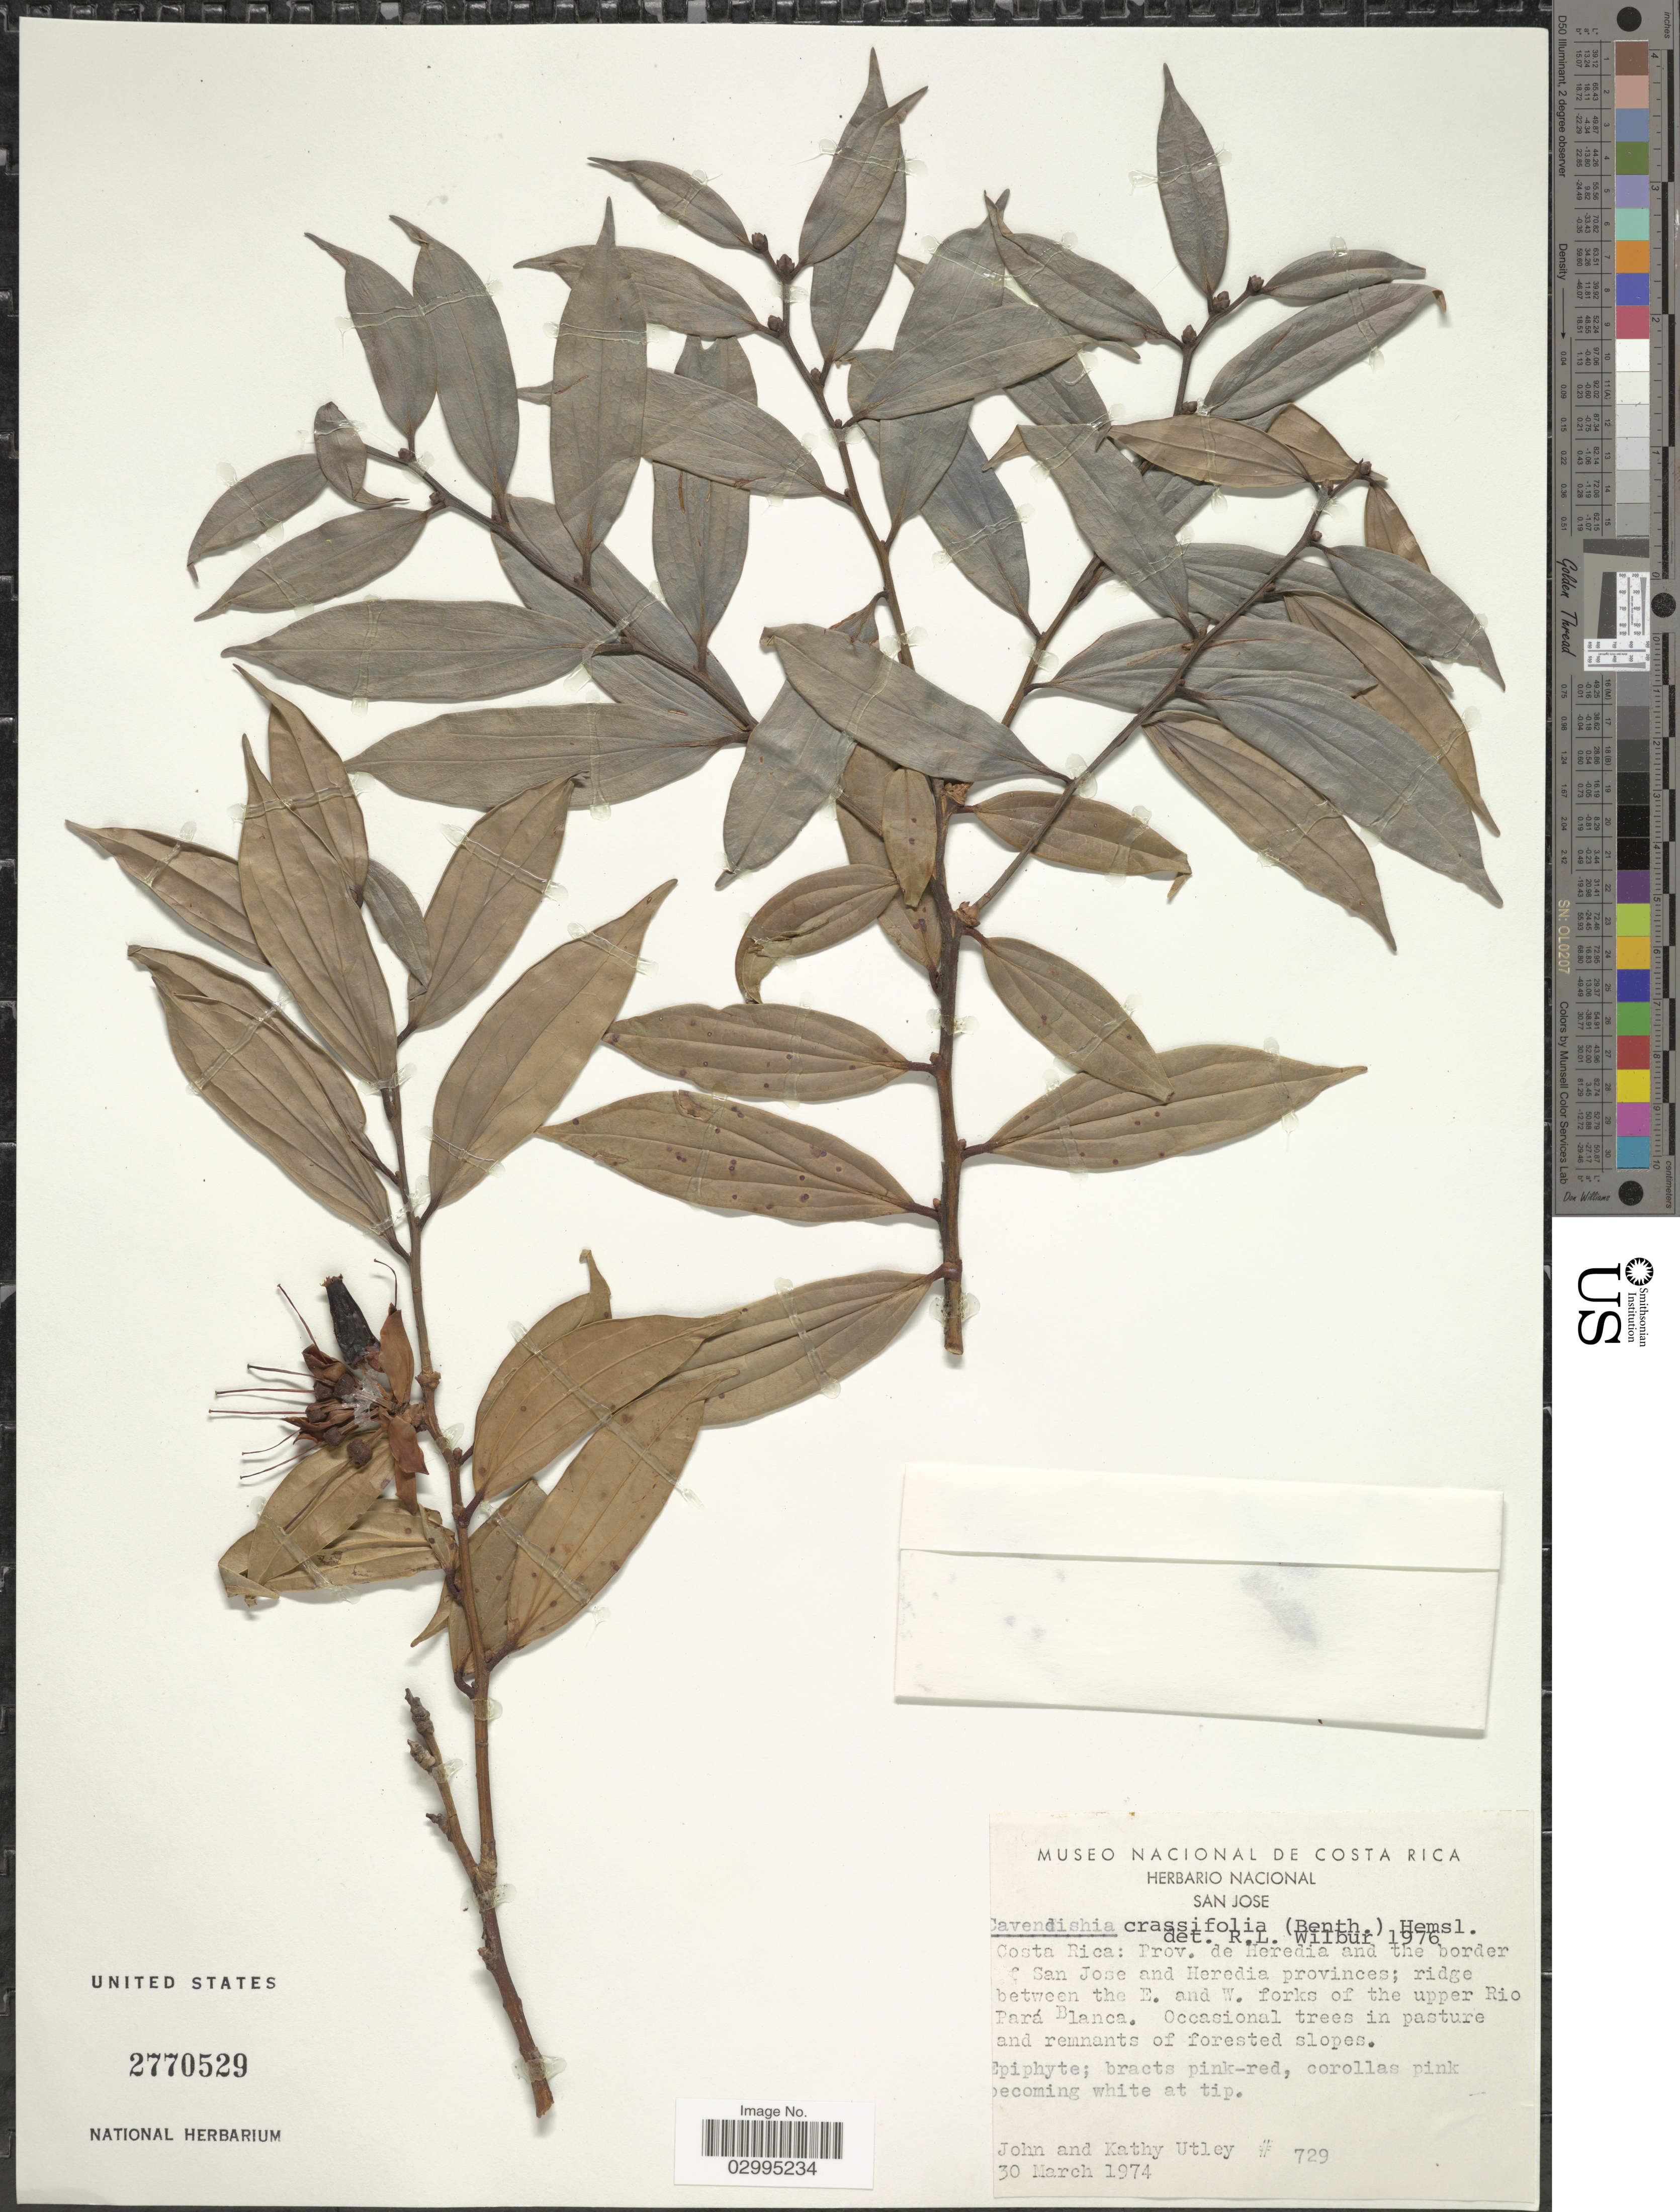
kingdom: Plantae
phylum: Tracheophyta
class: Magnoliopsida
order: Ericales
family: Ericaceae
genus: Cavendishia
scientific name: Cavendishia crassifolia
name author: (Benth.) Hemsl.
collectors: J. F. Utley & K. Burt-Utley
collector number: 729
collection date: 1974-03-30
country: Costa Rica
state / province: Heredia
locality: Prov. de Heredia and the border of San Jose and Heredia provinces; ridge between the E. and W. forks of the upper Rio Pará Blanca.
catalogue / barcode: US 2770529